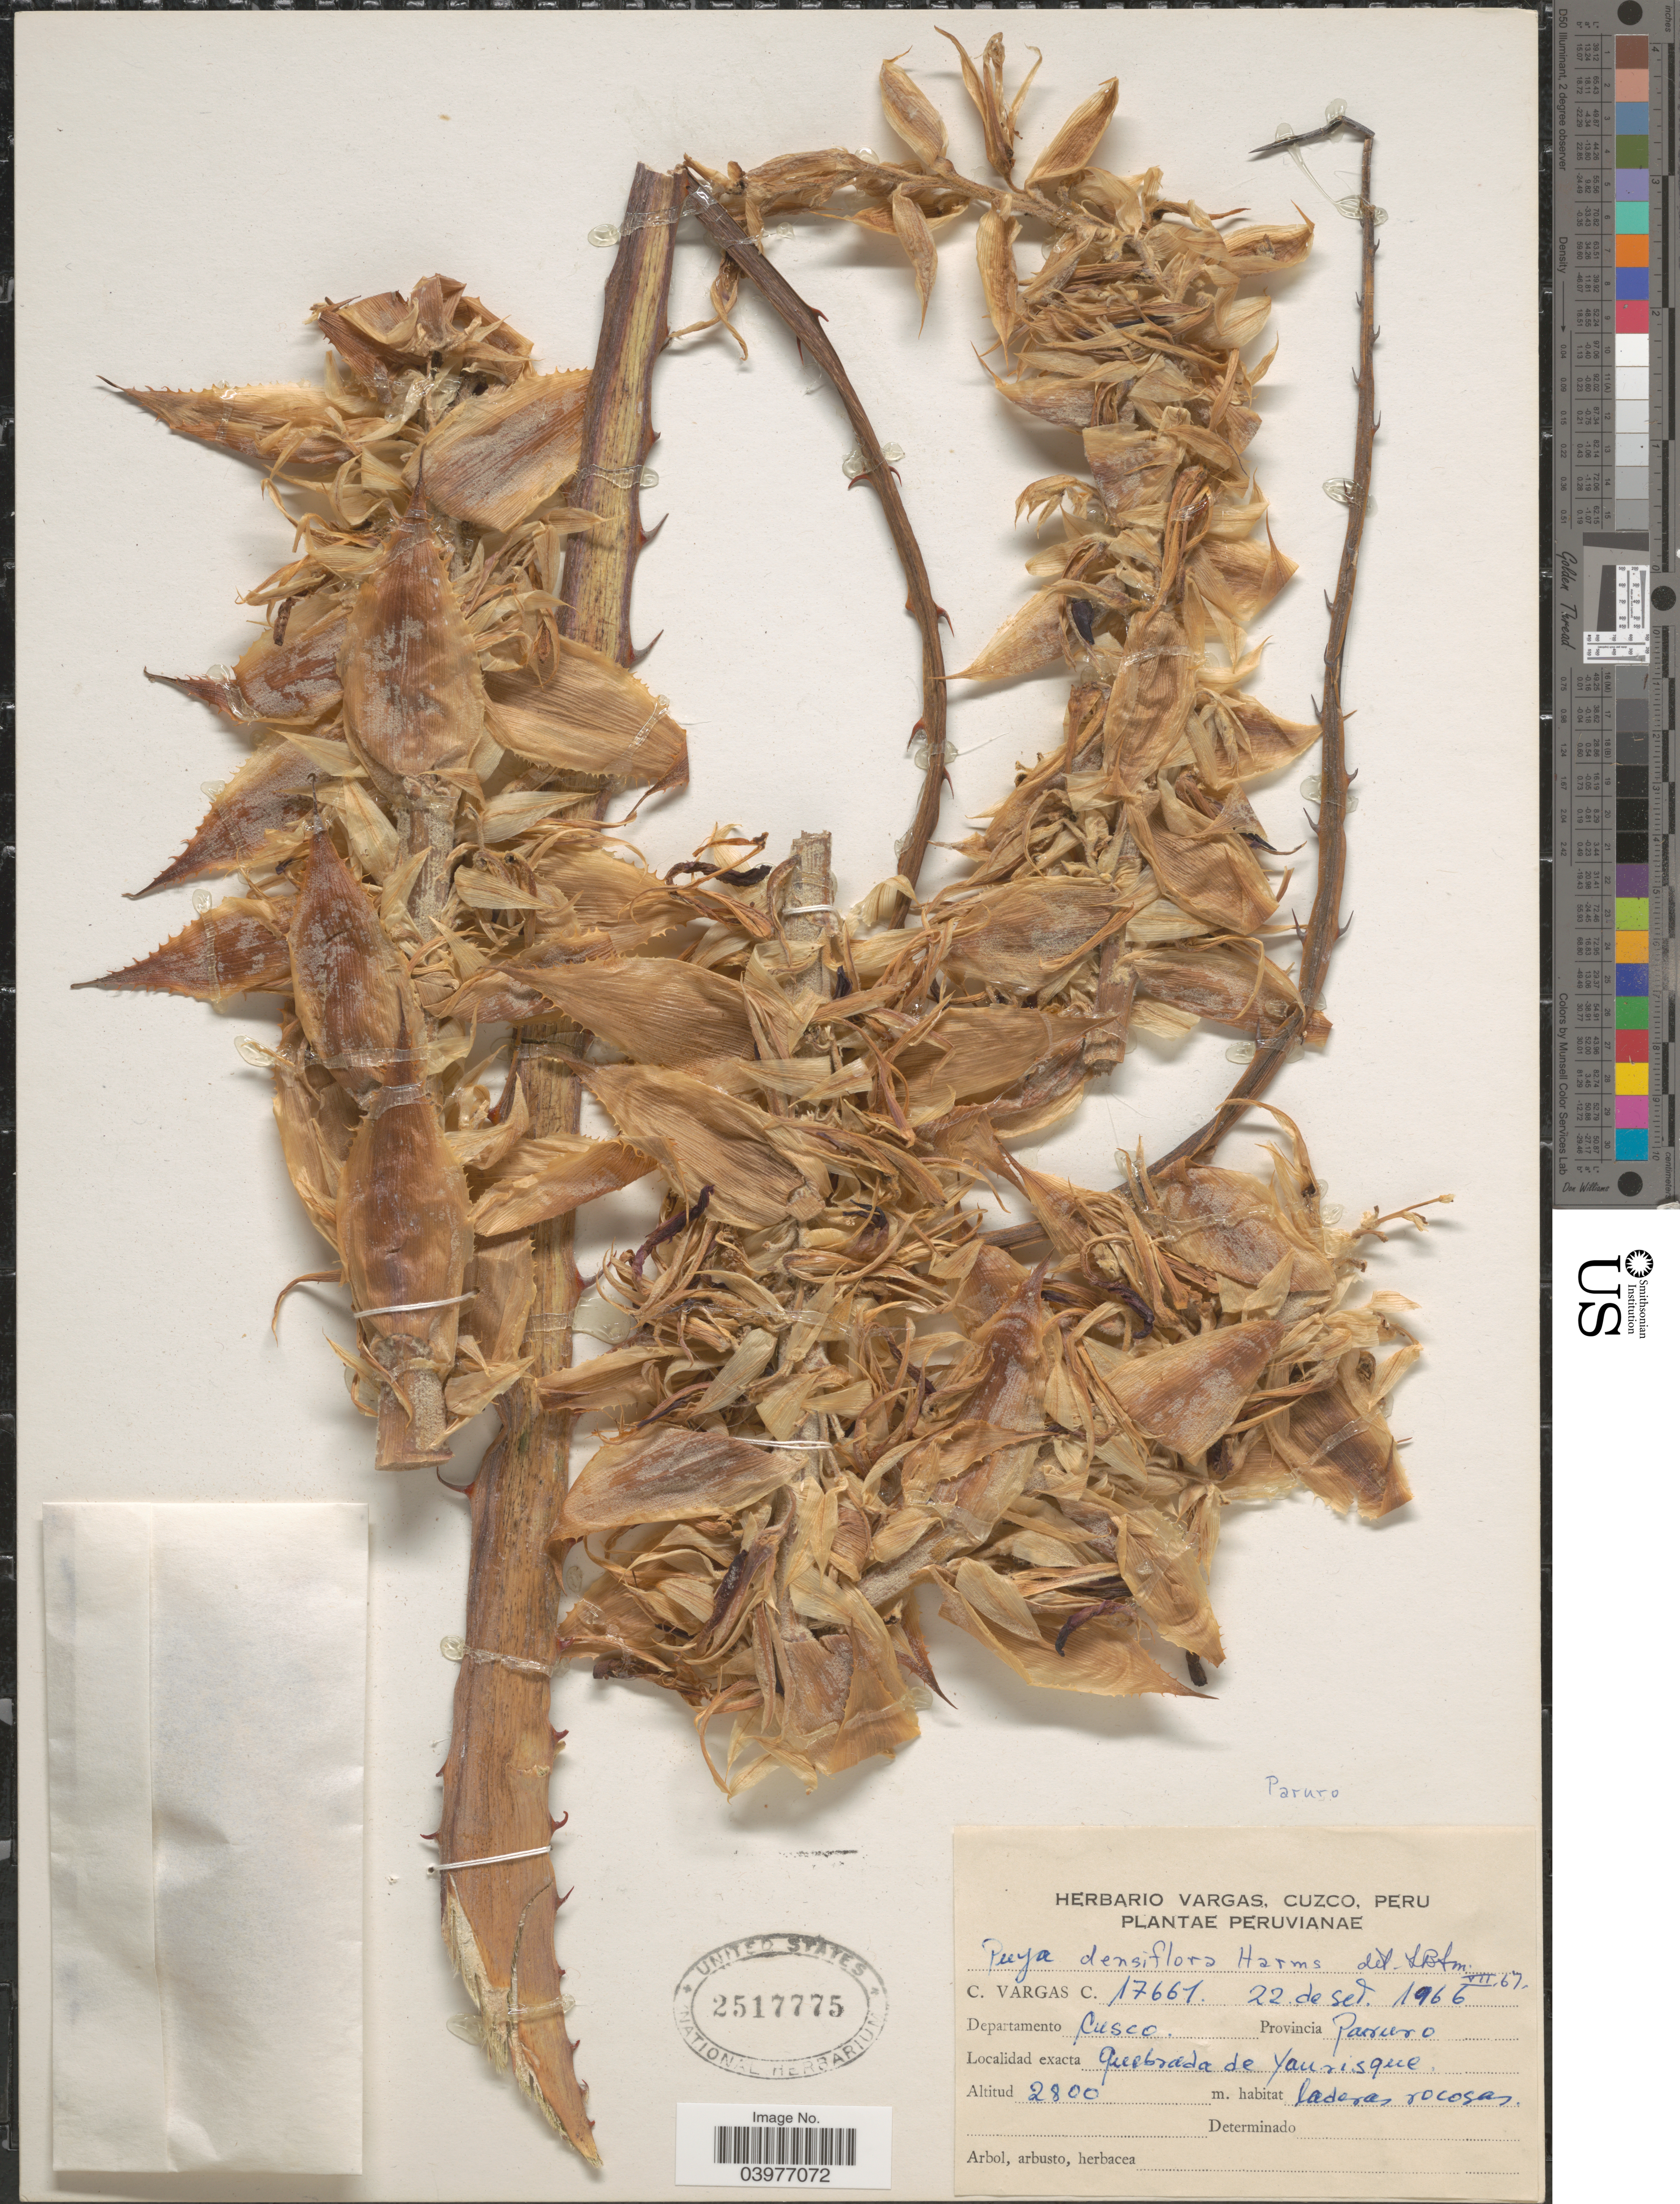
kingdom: Plantae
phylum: Tracheophyta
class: Liliopsida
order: Poales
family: Bromeliaceae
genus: Puya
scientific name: Puya densiflora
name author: Harms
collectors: C. Vargas Calderón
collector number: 17661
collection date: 1966-09-22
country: Peru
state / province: Cusco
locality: Departamento Cusco. Provincia Paruro. Quebrada de Yaurisque.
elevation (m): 2800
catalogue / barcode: US 2517775